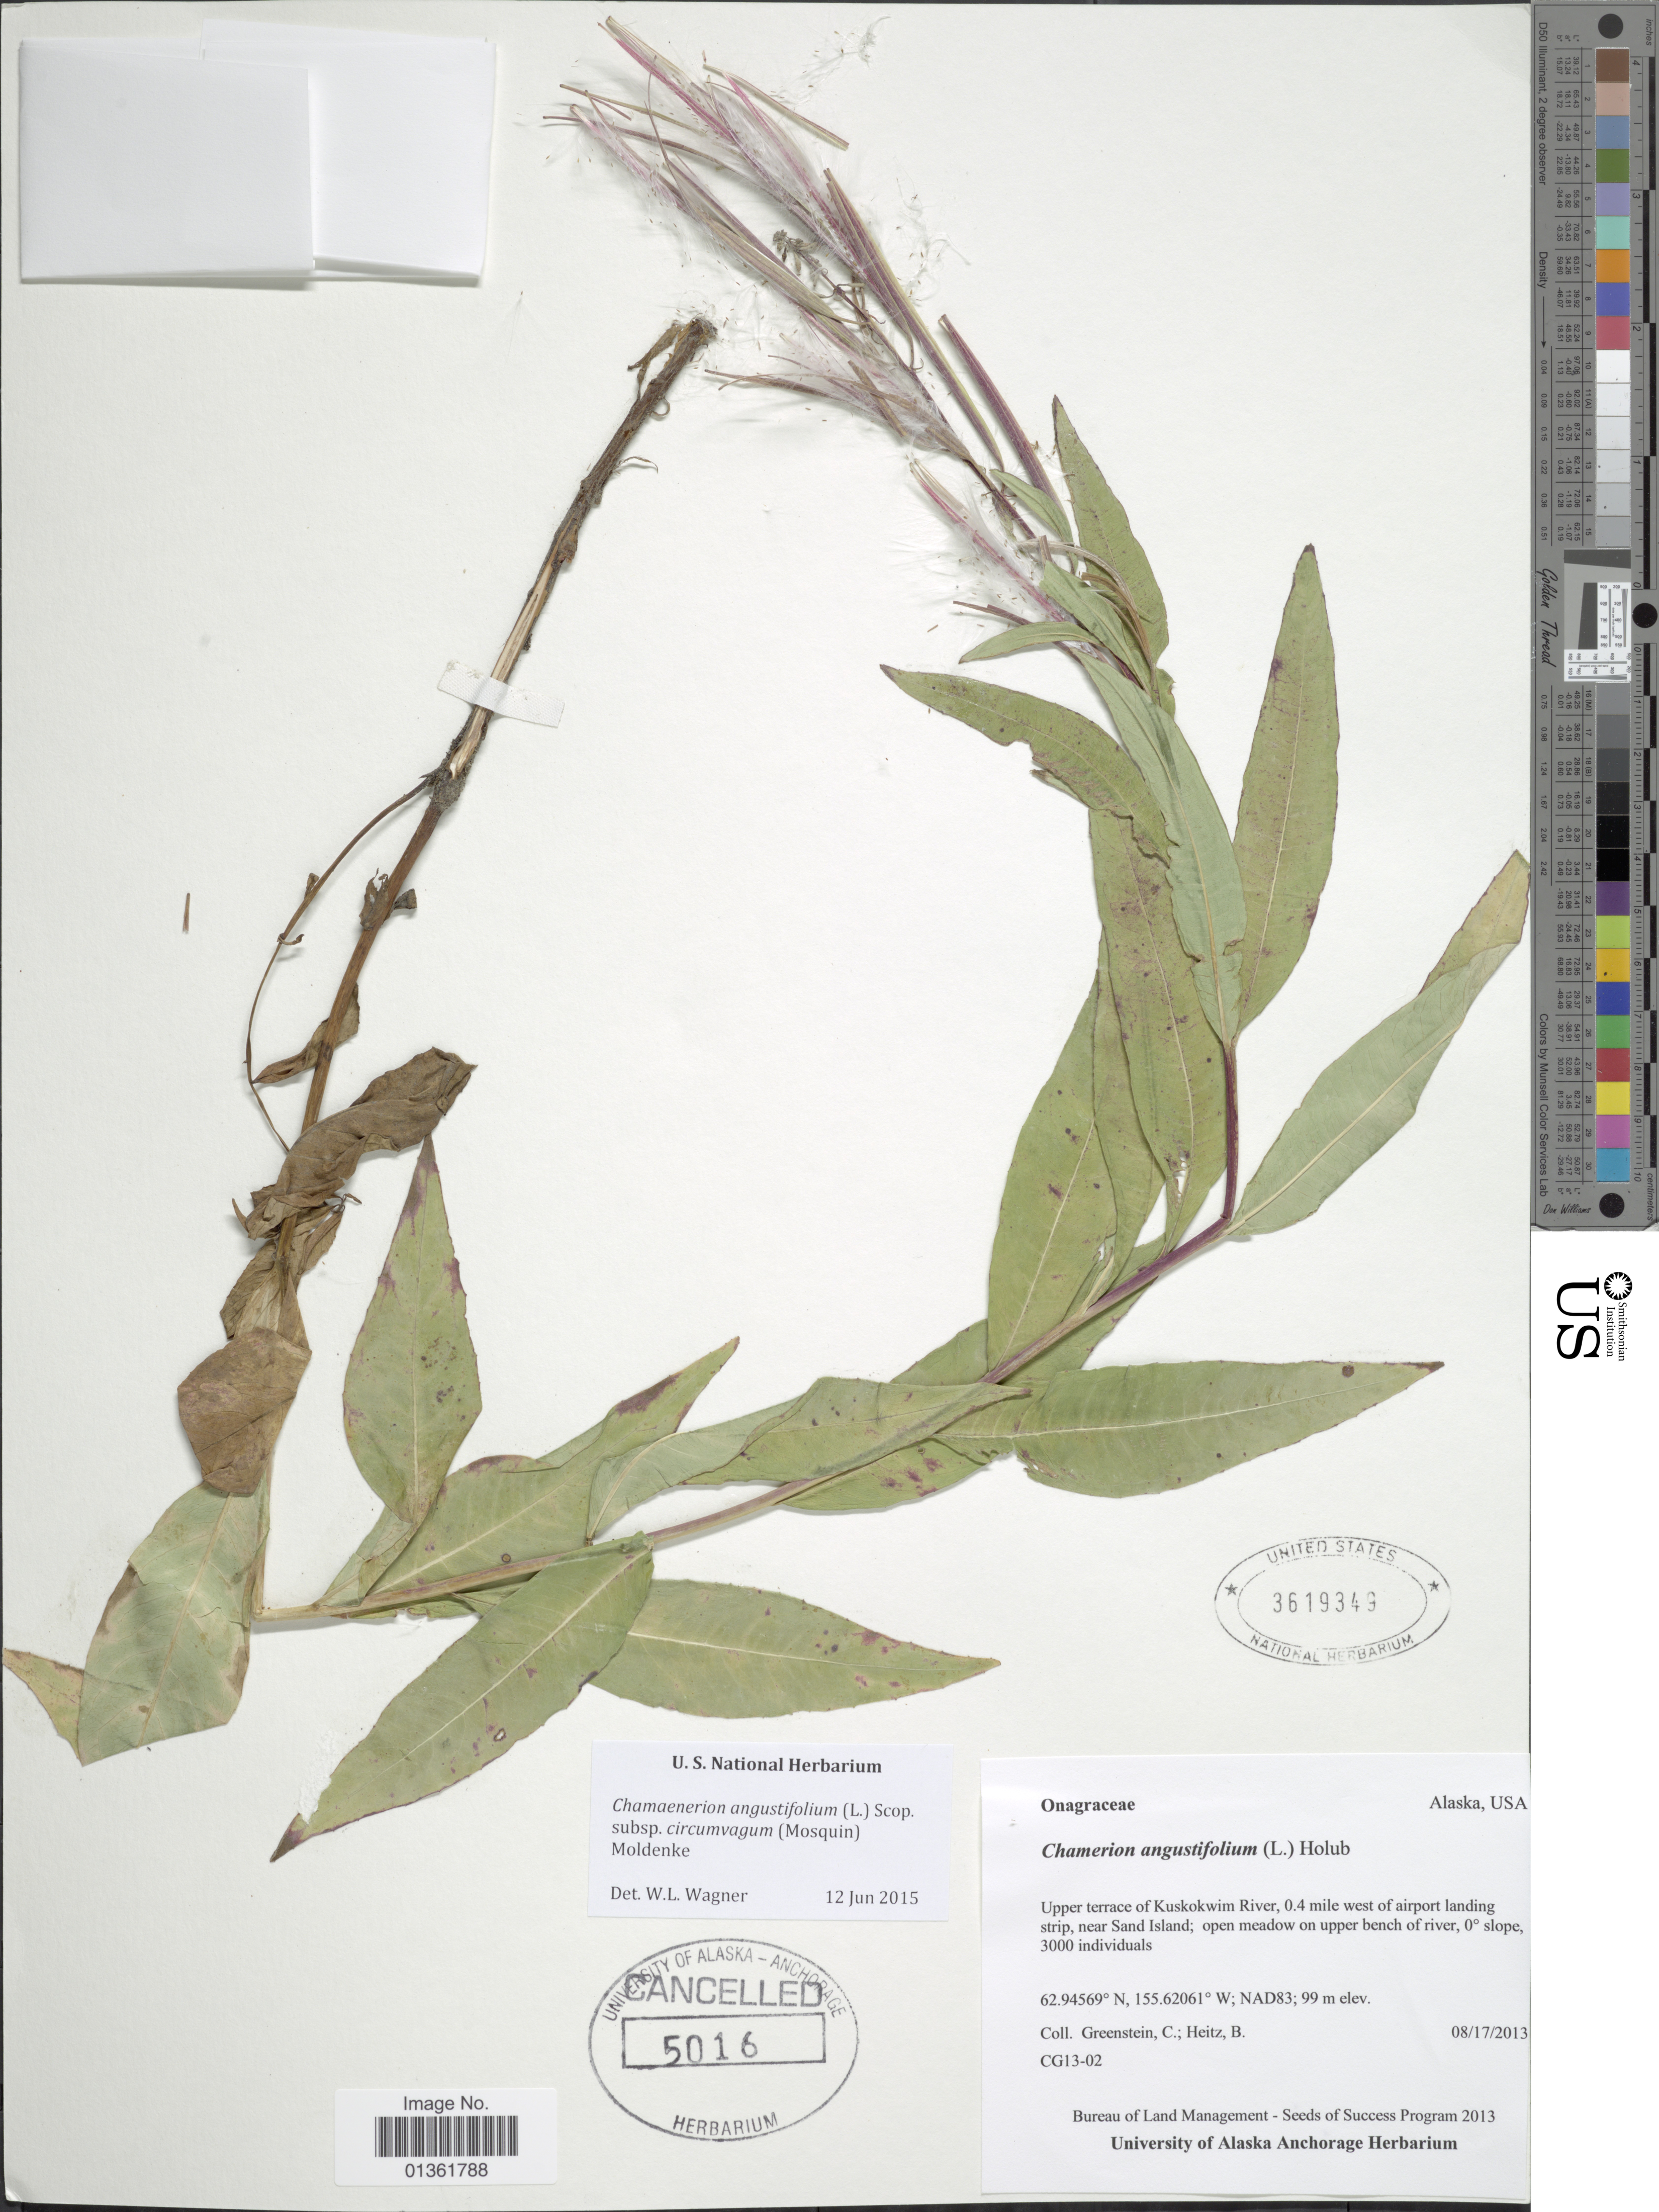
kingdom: Plantae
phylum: Tracheophyta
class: Magnoliopsida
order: Myrtales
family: Onagraceae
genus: Chamaenerion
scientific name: Chamaenerion angustifolium subsp. circumvagum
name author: (Mosquin) Moldenke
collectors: C. Greenstein & B. Heitz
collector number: CG13-02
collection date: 2013-08-17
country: United States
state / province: Alaska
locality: Upper terrace of Kuskokwim River, 0.4 mile west of airport landing strip, near Sand Island.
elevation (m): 99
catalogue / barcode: US 3619349